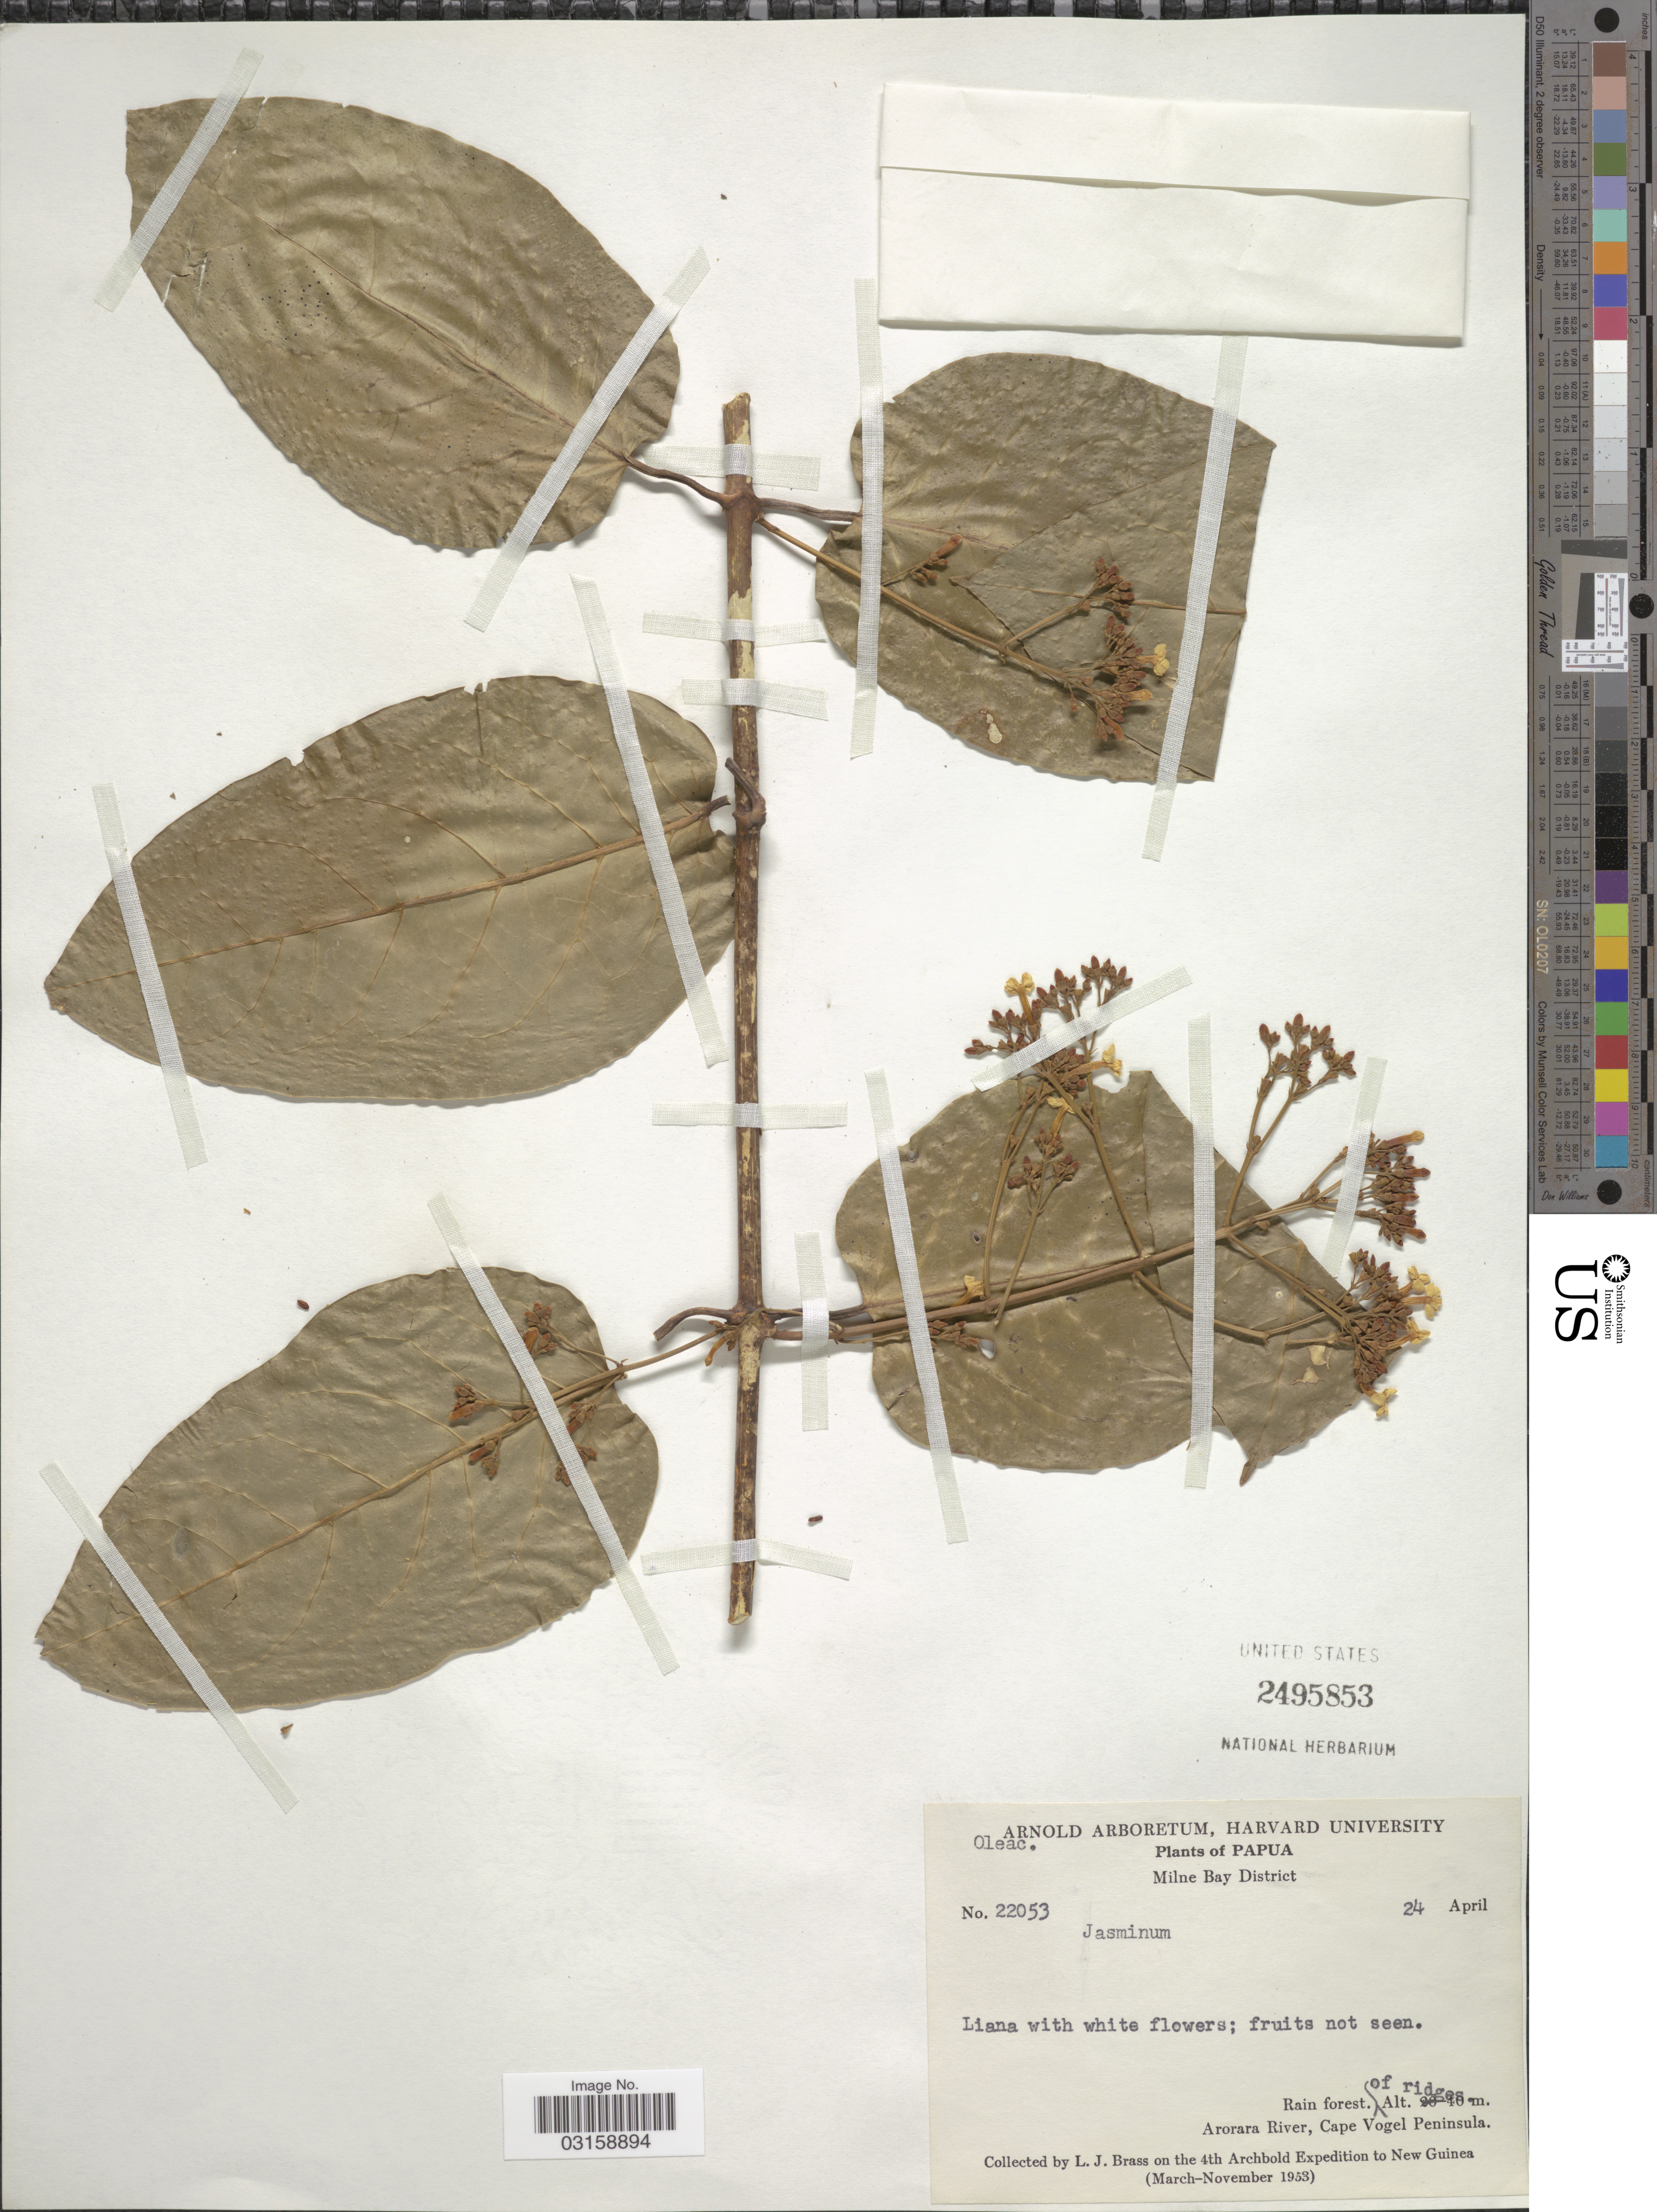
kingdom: Plantae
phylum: Tracheophyta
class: Magnoliopsida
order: Lamiales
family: Oleaceae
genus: Jasminum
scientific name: Jasminum sp.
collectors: L. J. Brass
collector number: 22053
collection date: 1953-04-24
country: Papua New Guinea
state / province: Milne Bay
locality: Papua. New Guinea. Arorara River, Cape Vogel Peninsula.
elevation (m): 40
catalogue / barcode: US 2495853